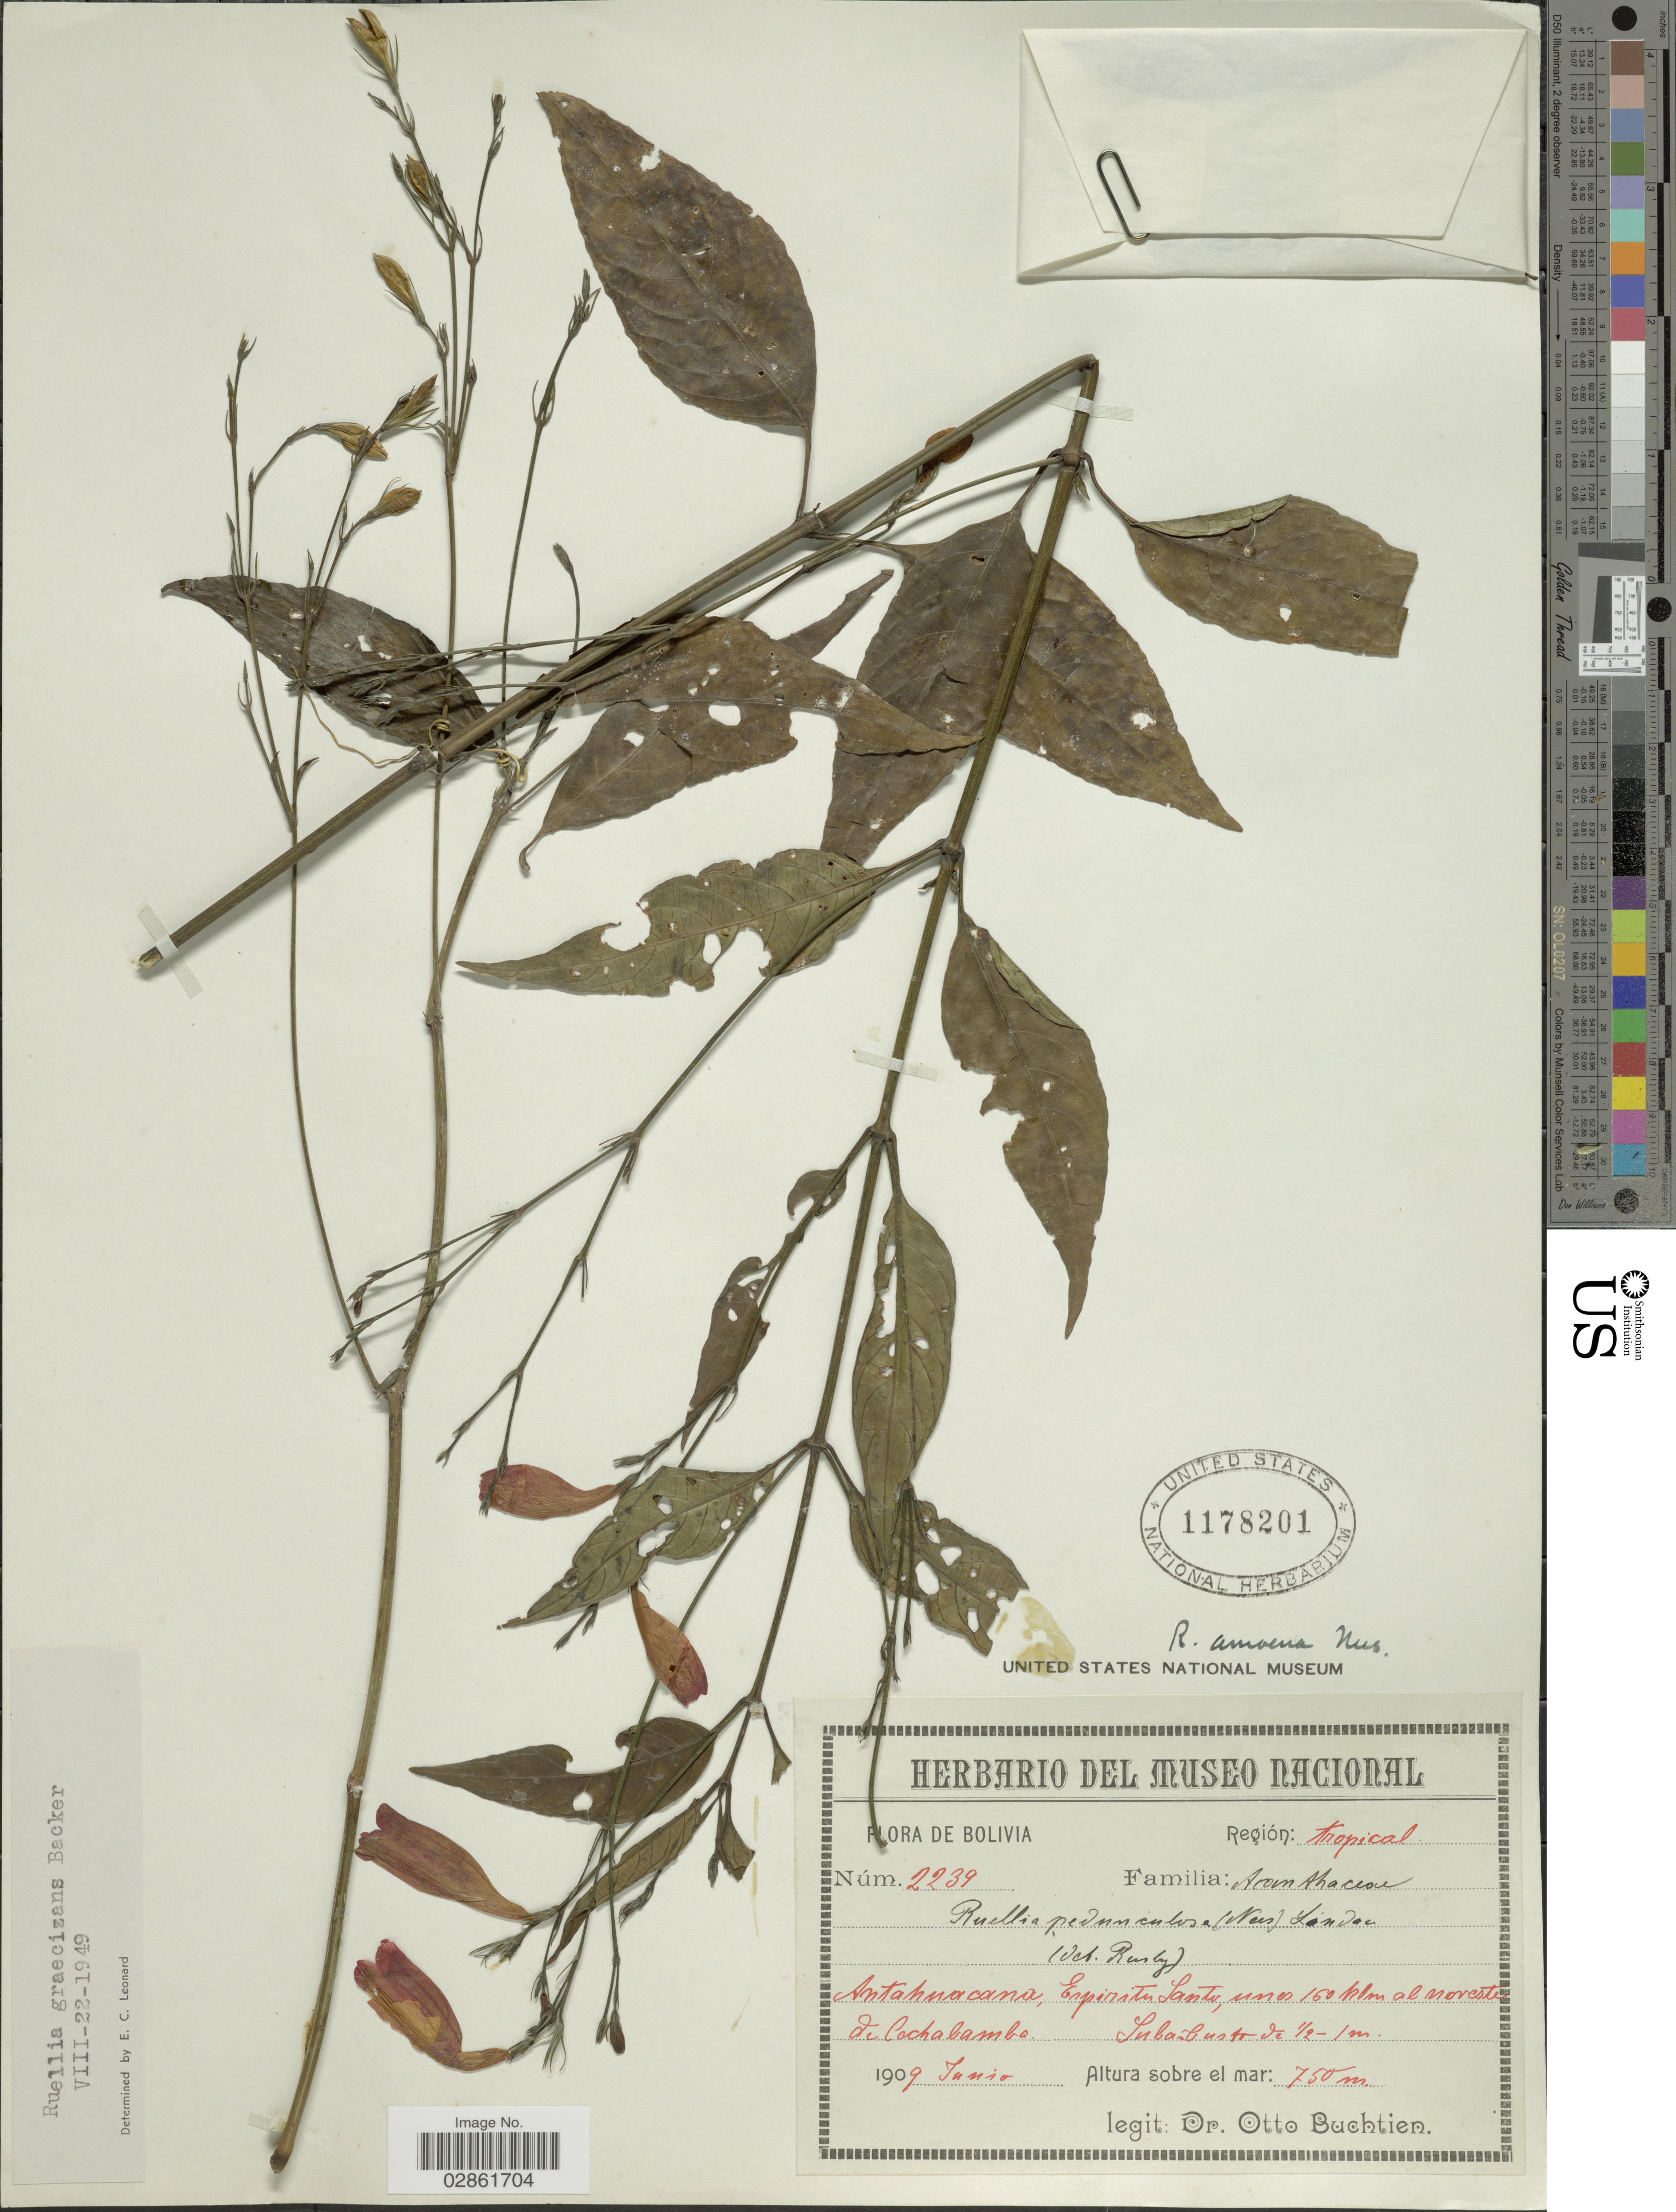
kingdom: Plantae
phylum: Tracheophyta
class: Magnoliopsida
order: Lamiales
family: Acanthaceae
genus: Ruellia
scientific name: Ruellia pearcei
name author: Rusby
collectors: O. Buchtien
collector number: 2239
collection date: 1909-06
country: Bolivia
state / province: Cochabamba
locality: Región: tropical. Antahuacana, Espiritu Santo, unos 160 klm al noreste de Cochabamba.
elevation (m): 750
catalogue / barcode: US 1178201